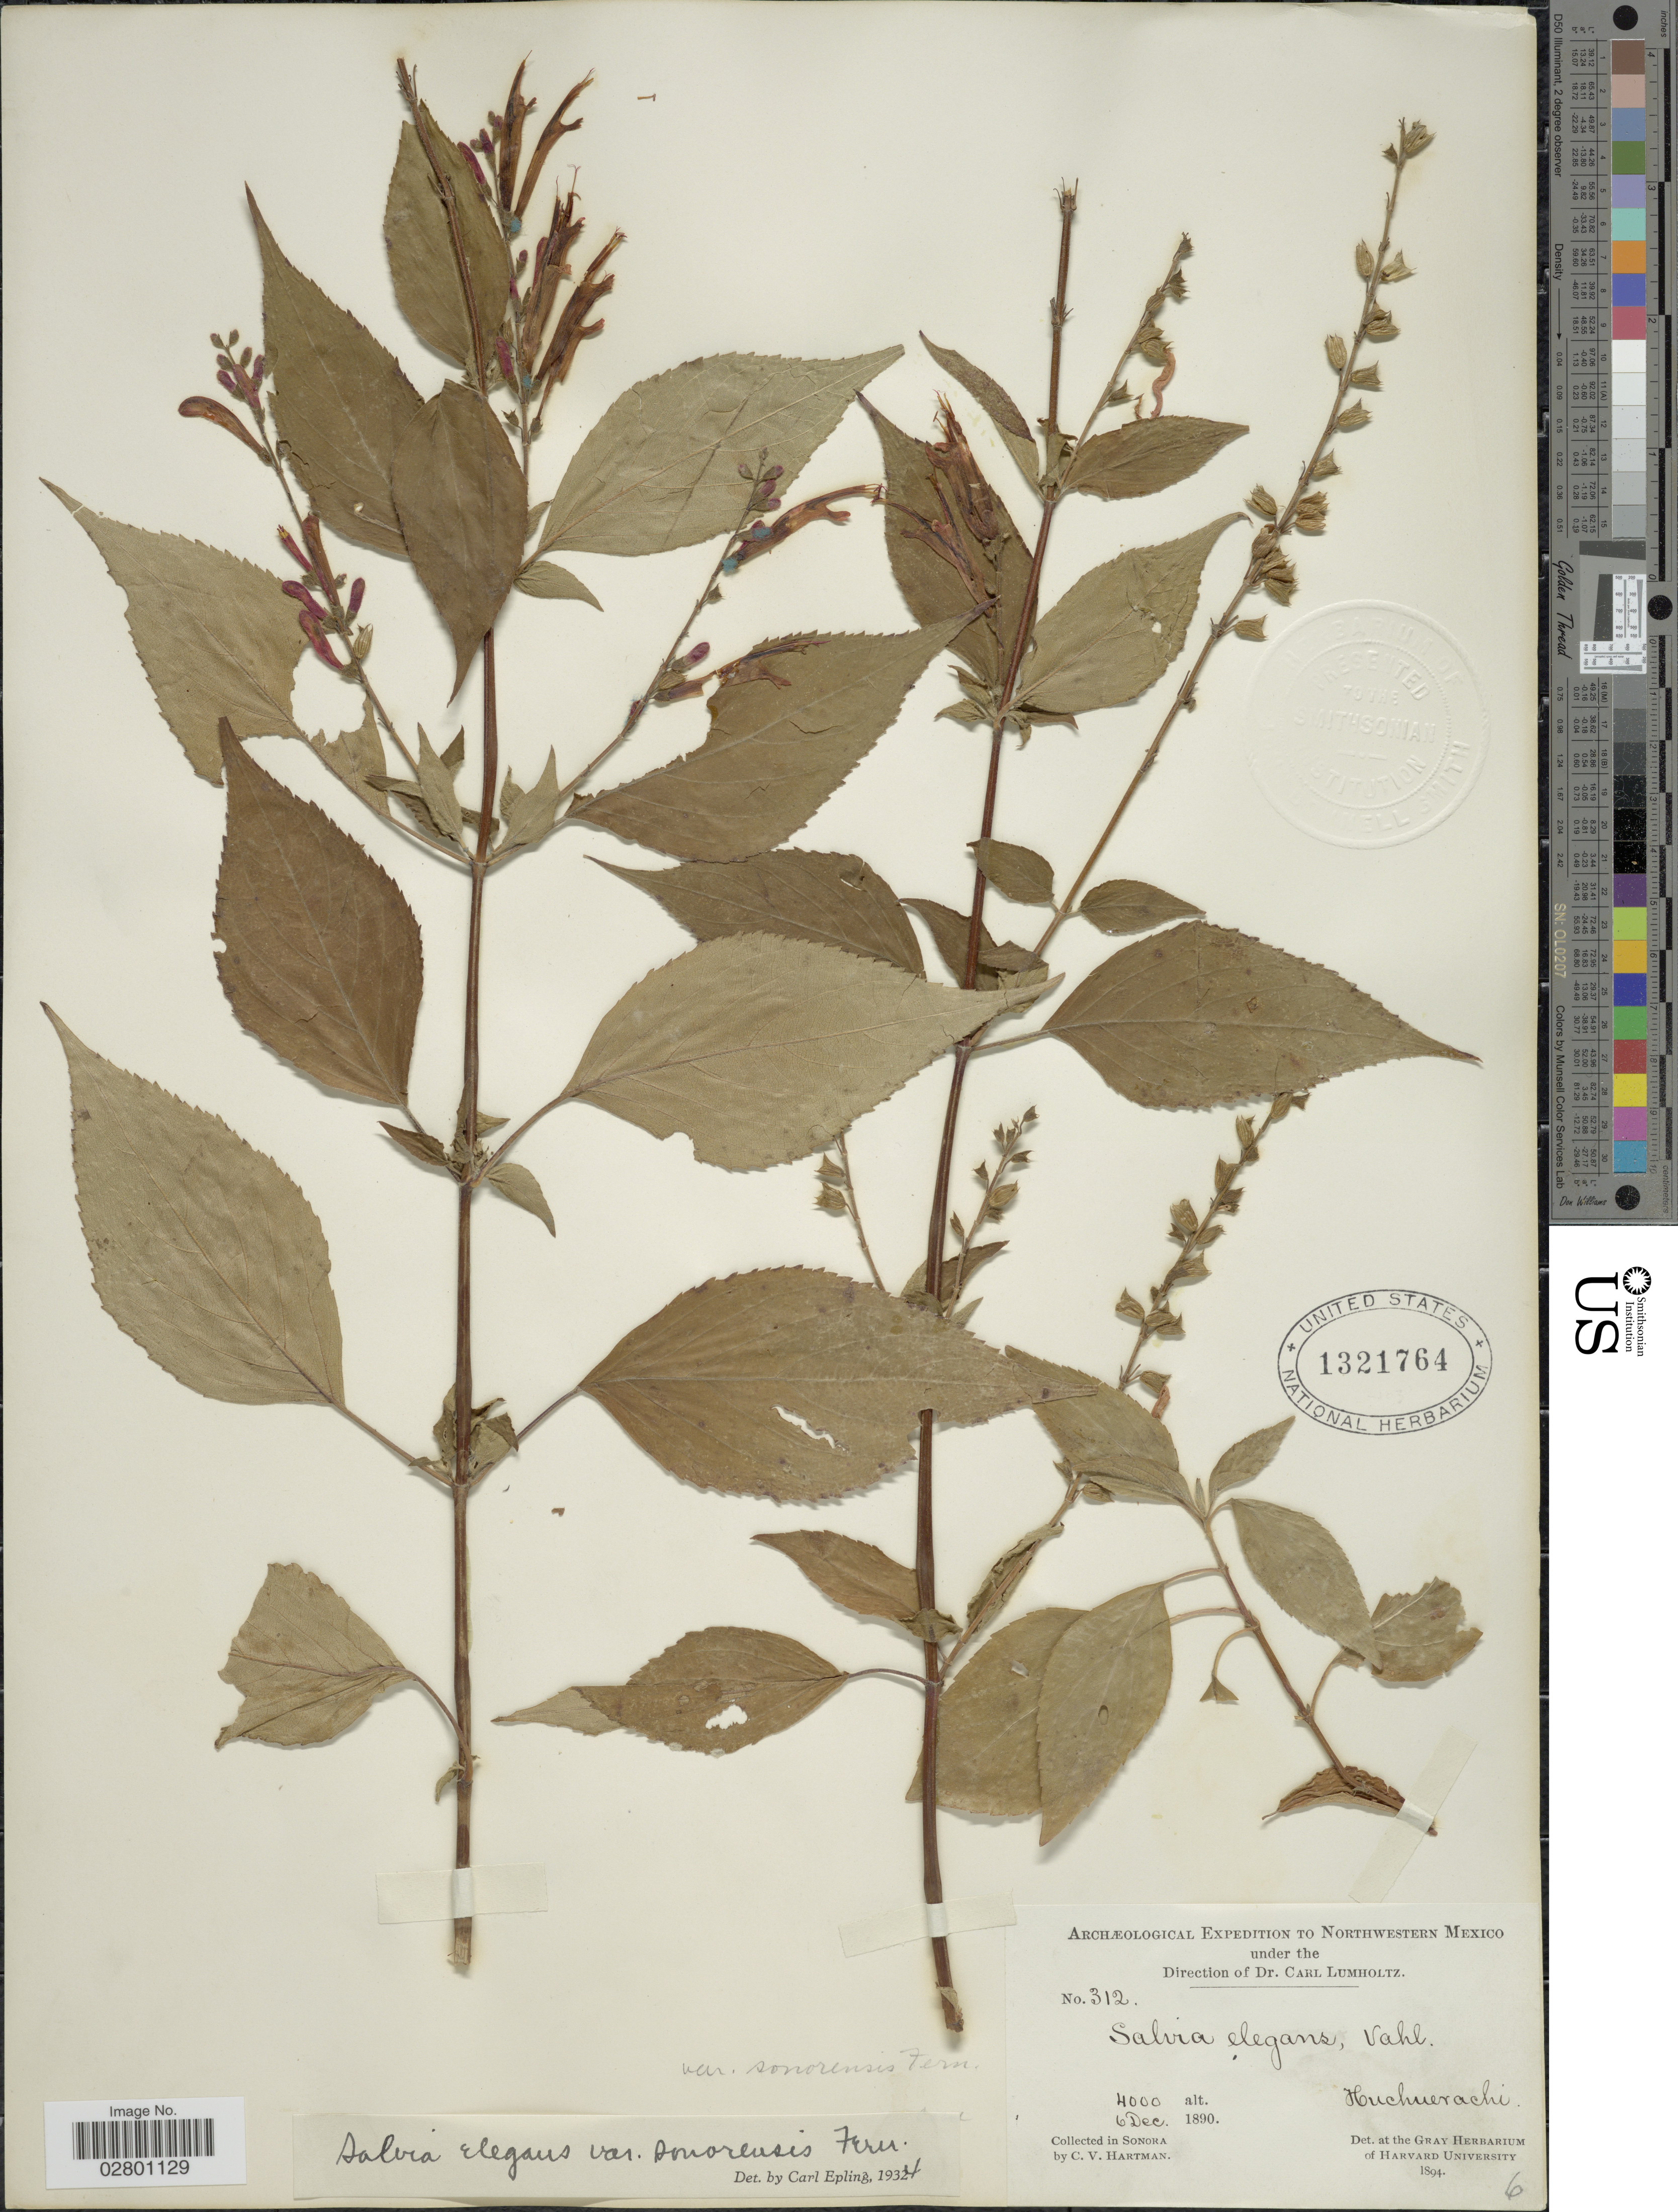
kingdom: Plantae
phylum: Tracheophyta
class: Magnoliopsida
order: Lamiales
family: Lamiaceae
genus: Salvia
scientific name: Salvia elegans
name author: Vahl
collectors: C. V. Hartman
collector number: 312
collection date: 1890-12-06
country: Mexico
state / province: Sonora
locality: Huchuerachi.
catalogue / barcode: US 1321764